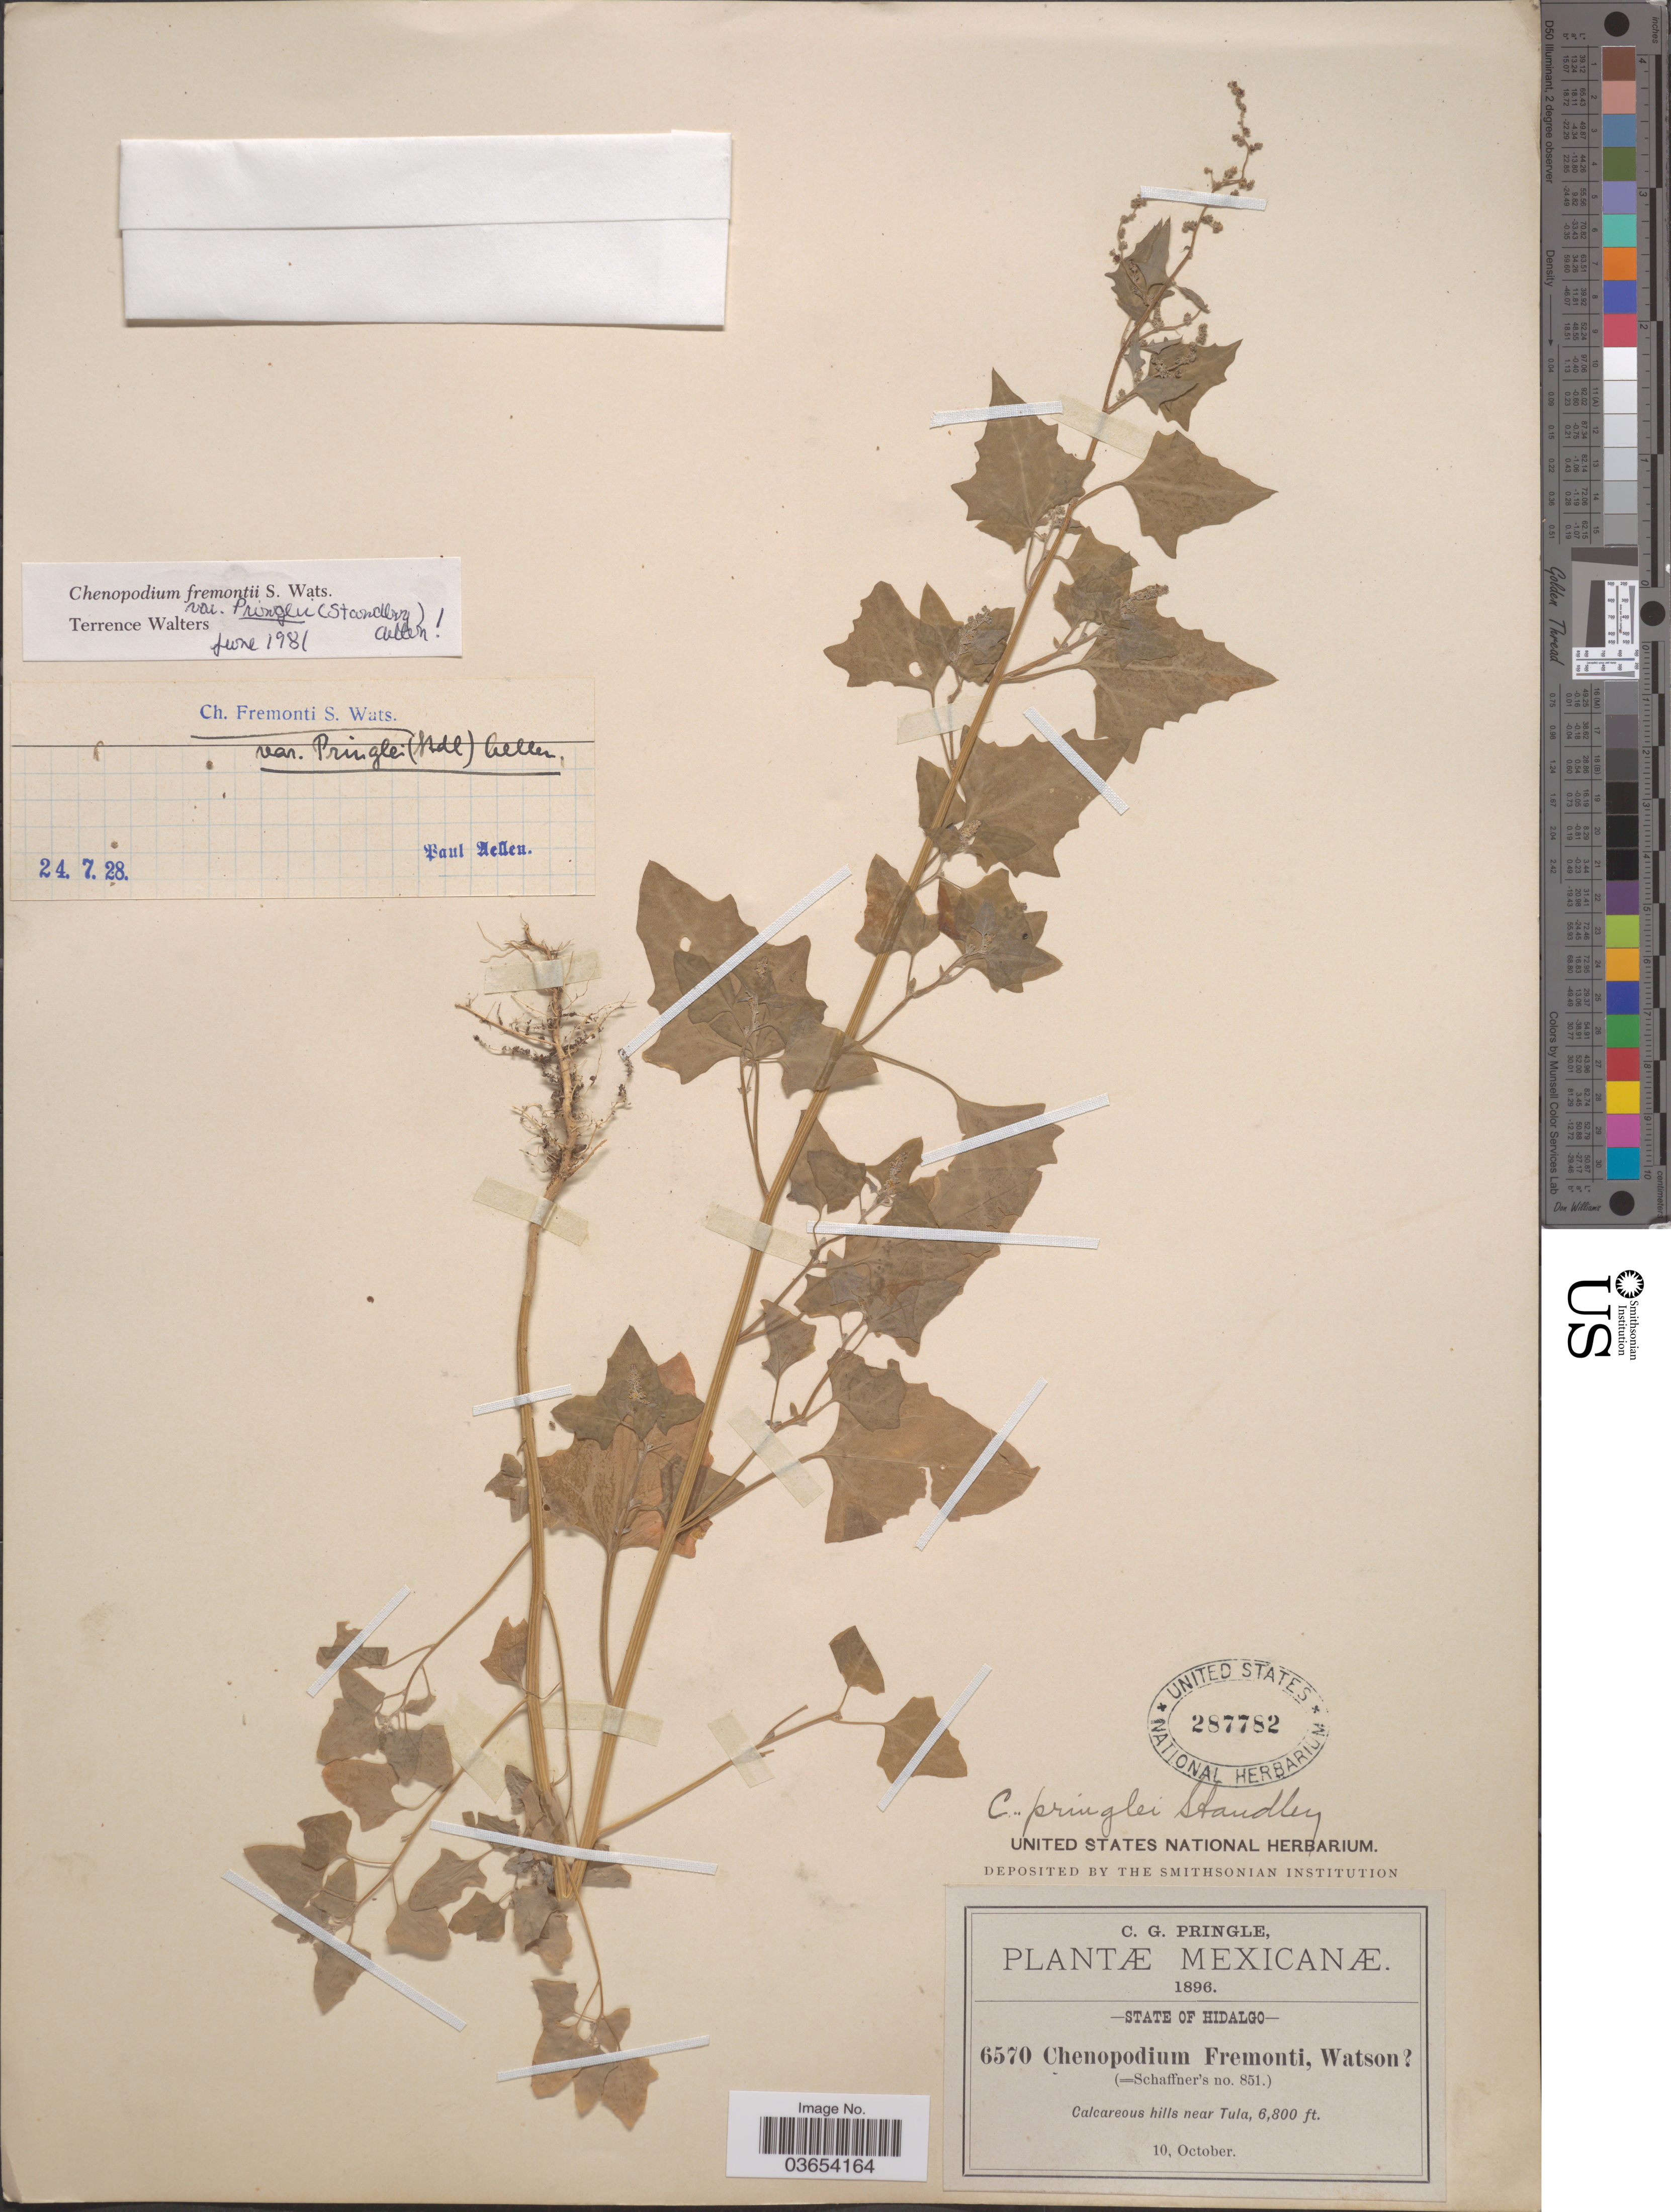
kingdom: Plantae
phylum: Tracheophyta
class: Magnoliopsida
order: Caryophyllales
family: Amaranthaceae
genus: Chenopodium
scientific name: Chenopodium fremontii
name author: S. Watson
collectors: C. G. Pringle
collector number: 6570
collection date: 1896-10-10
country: Mexico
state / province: Hidalgo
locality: Calcareous hills near Tula.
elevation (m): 2073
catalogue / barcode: US 287782